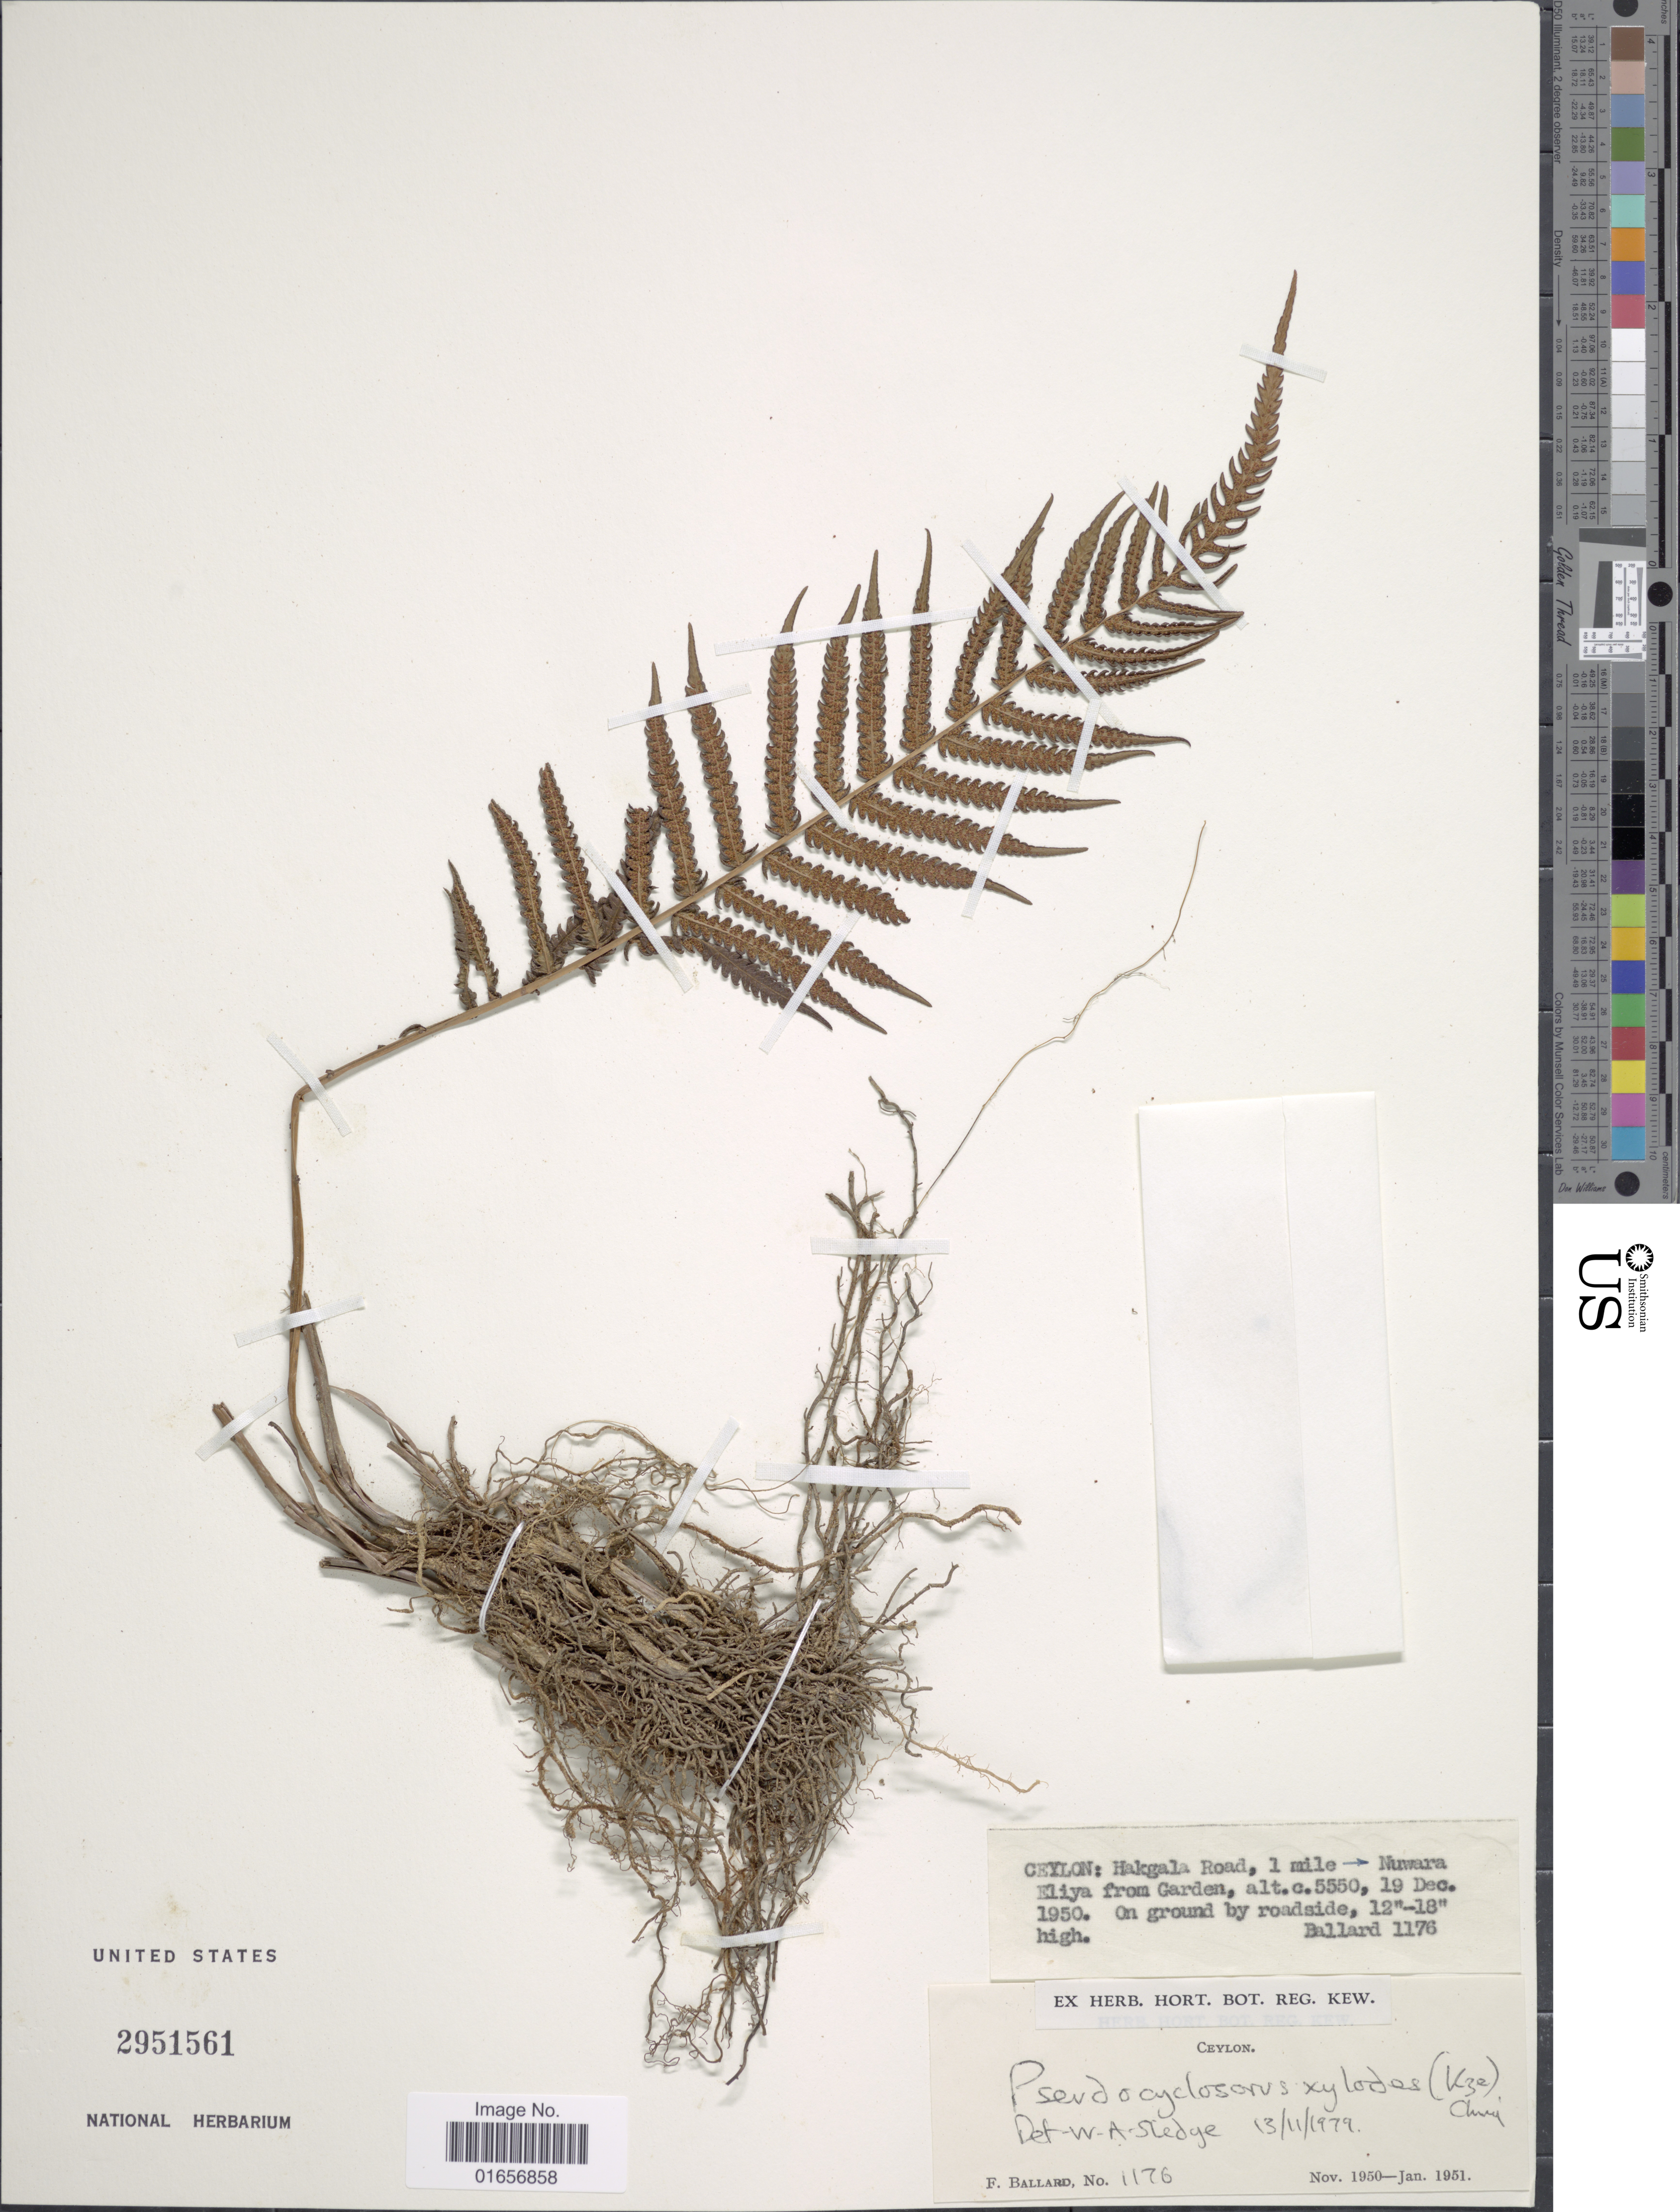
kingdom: Plantae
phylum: Tracheophyta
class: Polypodiopsida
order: Polypodiales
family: Thelypteridaceae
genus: Pseudocyclosorus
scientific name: Pseudocyclosorus tylodes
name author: (Kunze) Ching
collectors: F. Ballard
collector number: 1176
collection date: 1950-11/1951-01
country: Sri Lanka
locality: Ceylon: Hakgala Road, 1 mile Nuwara Eliya from Garden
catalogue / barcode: US 2951561